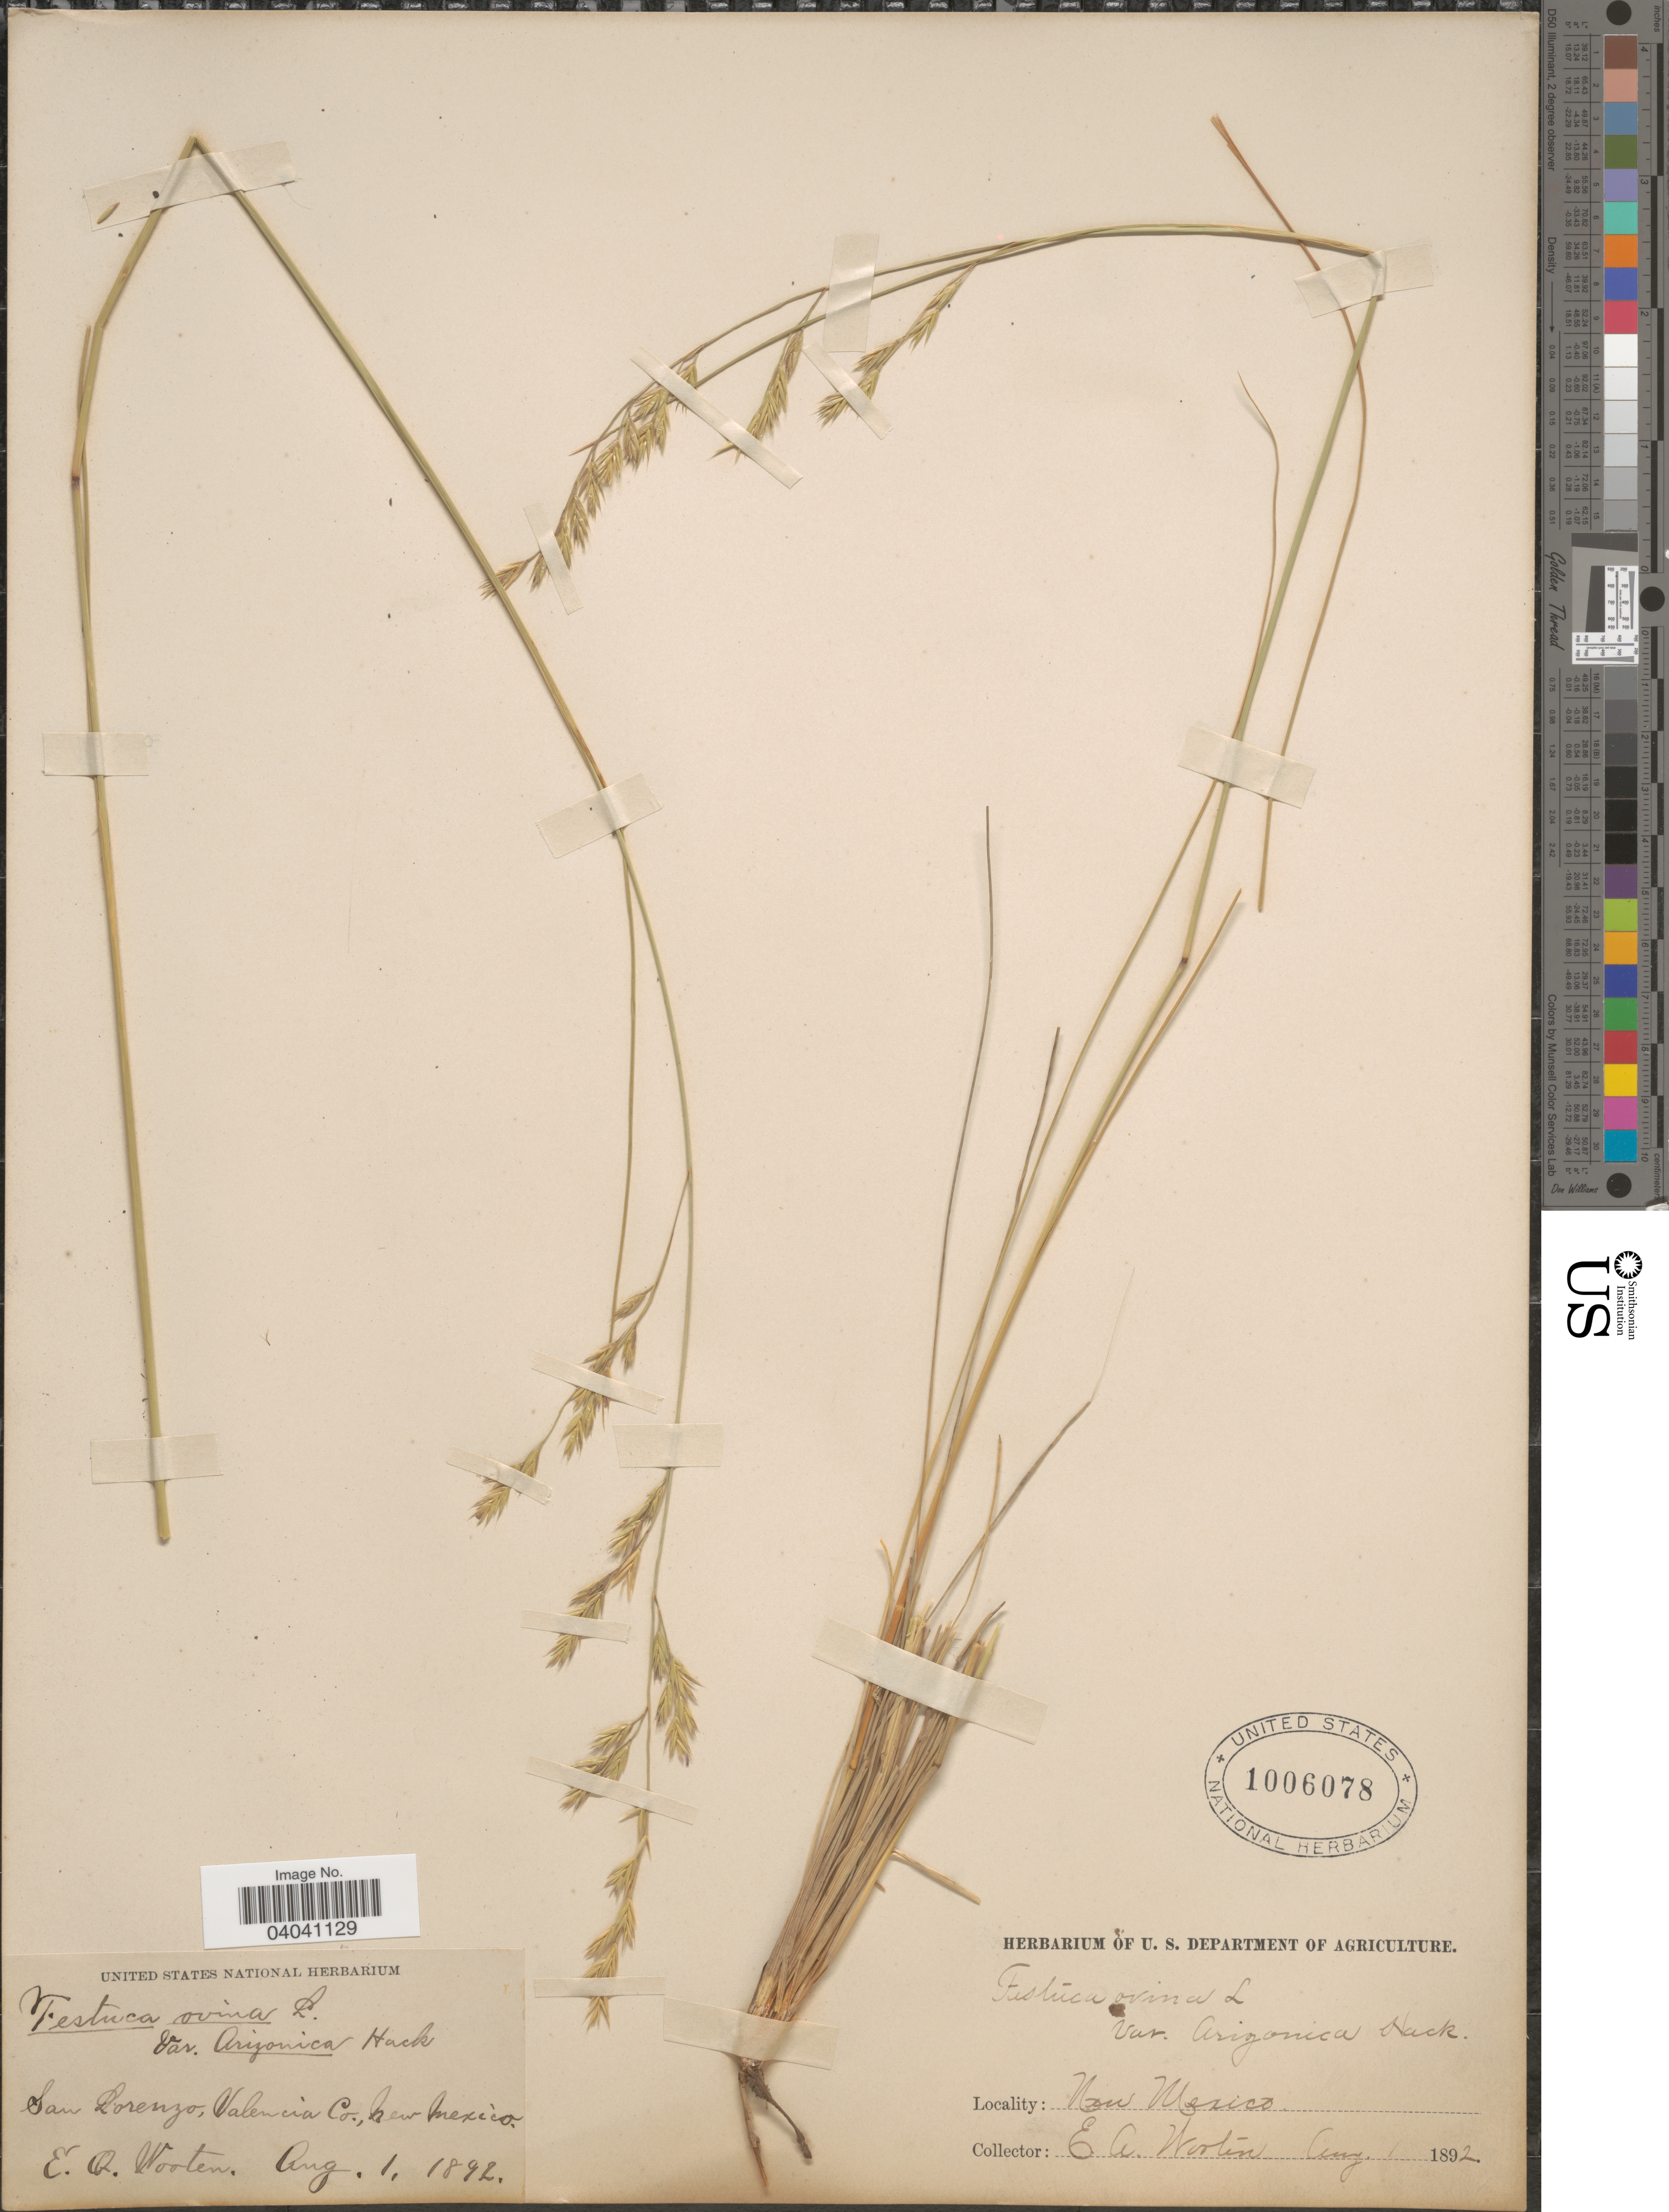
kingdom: Plantae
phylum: Tracheophyta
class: Liliopsida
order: Poales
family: Poaceae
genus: Festuca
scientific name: Festuca arizonica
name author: Vasey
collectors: E. O. Wooton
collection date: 1892-08-01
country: United States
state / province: New Mexico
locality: San Lorenzo, Valencia Co.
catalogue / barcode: US 1006078